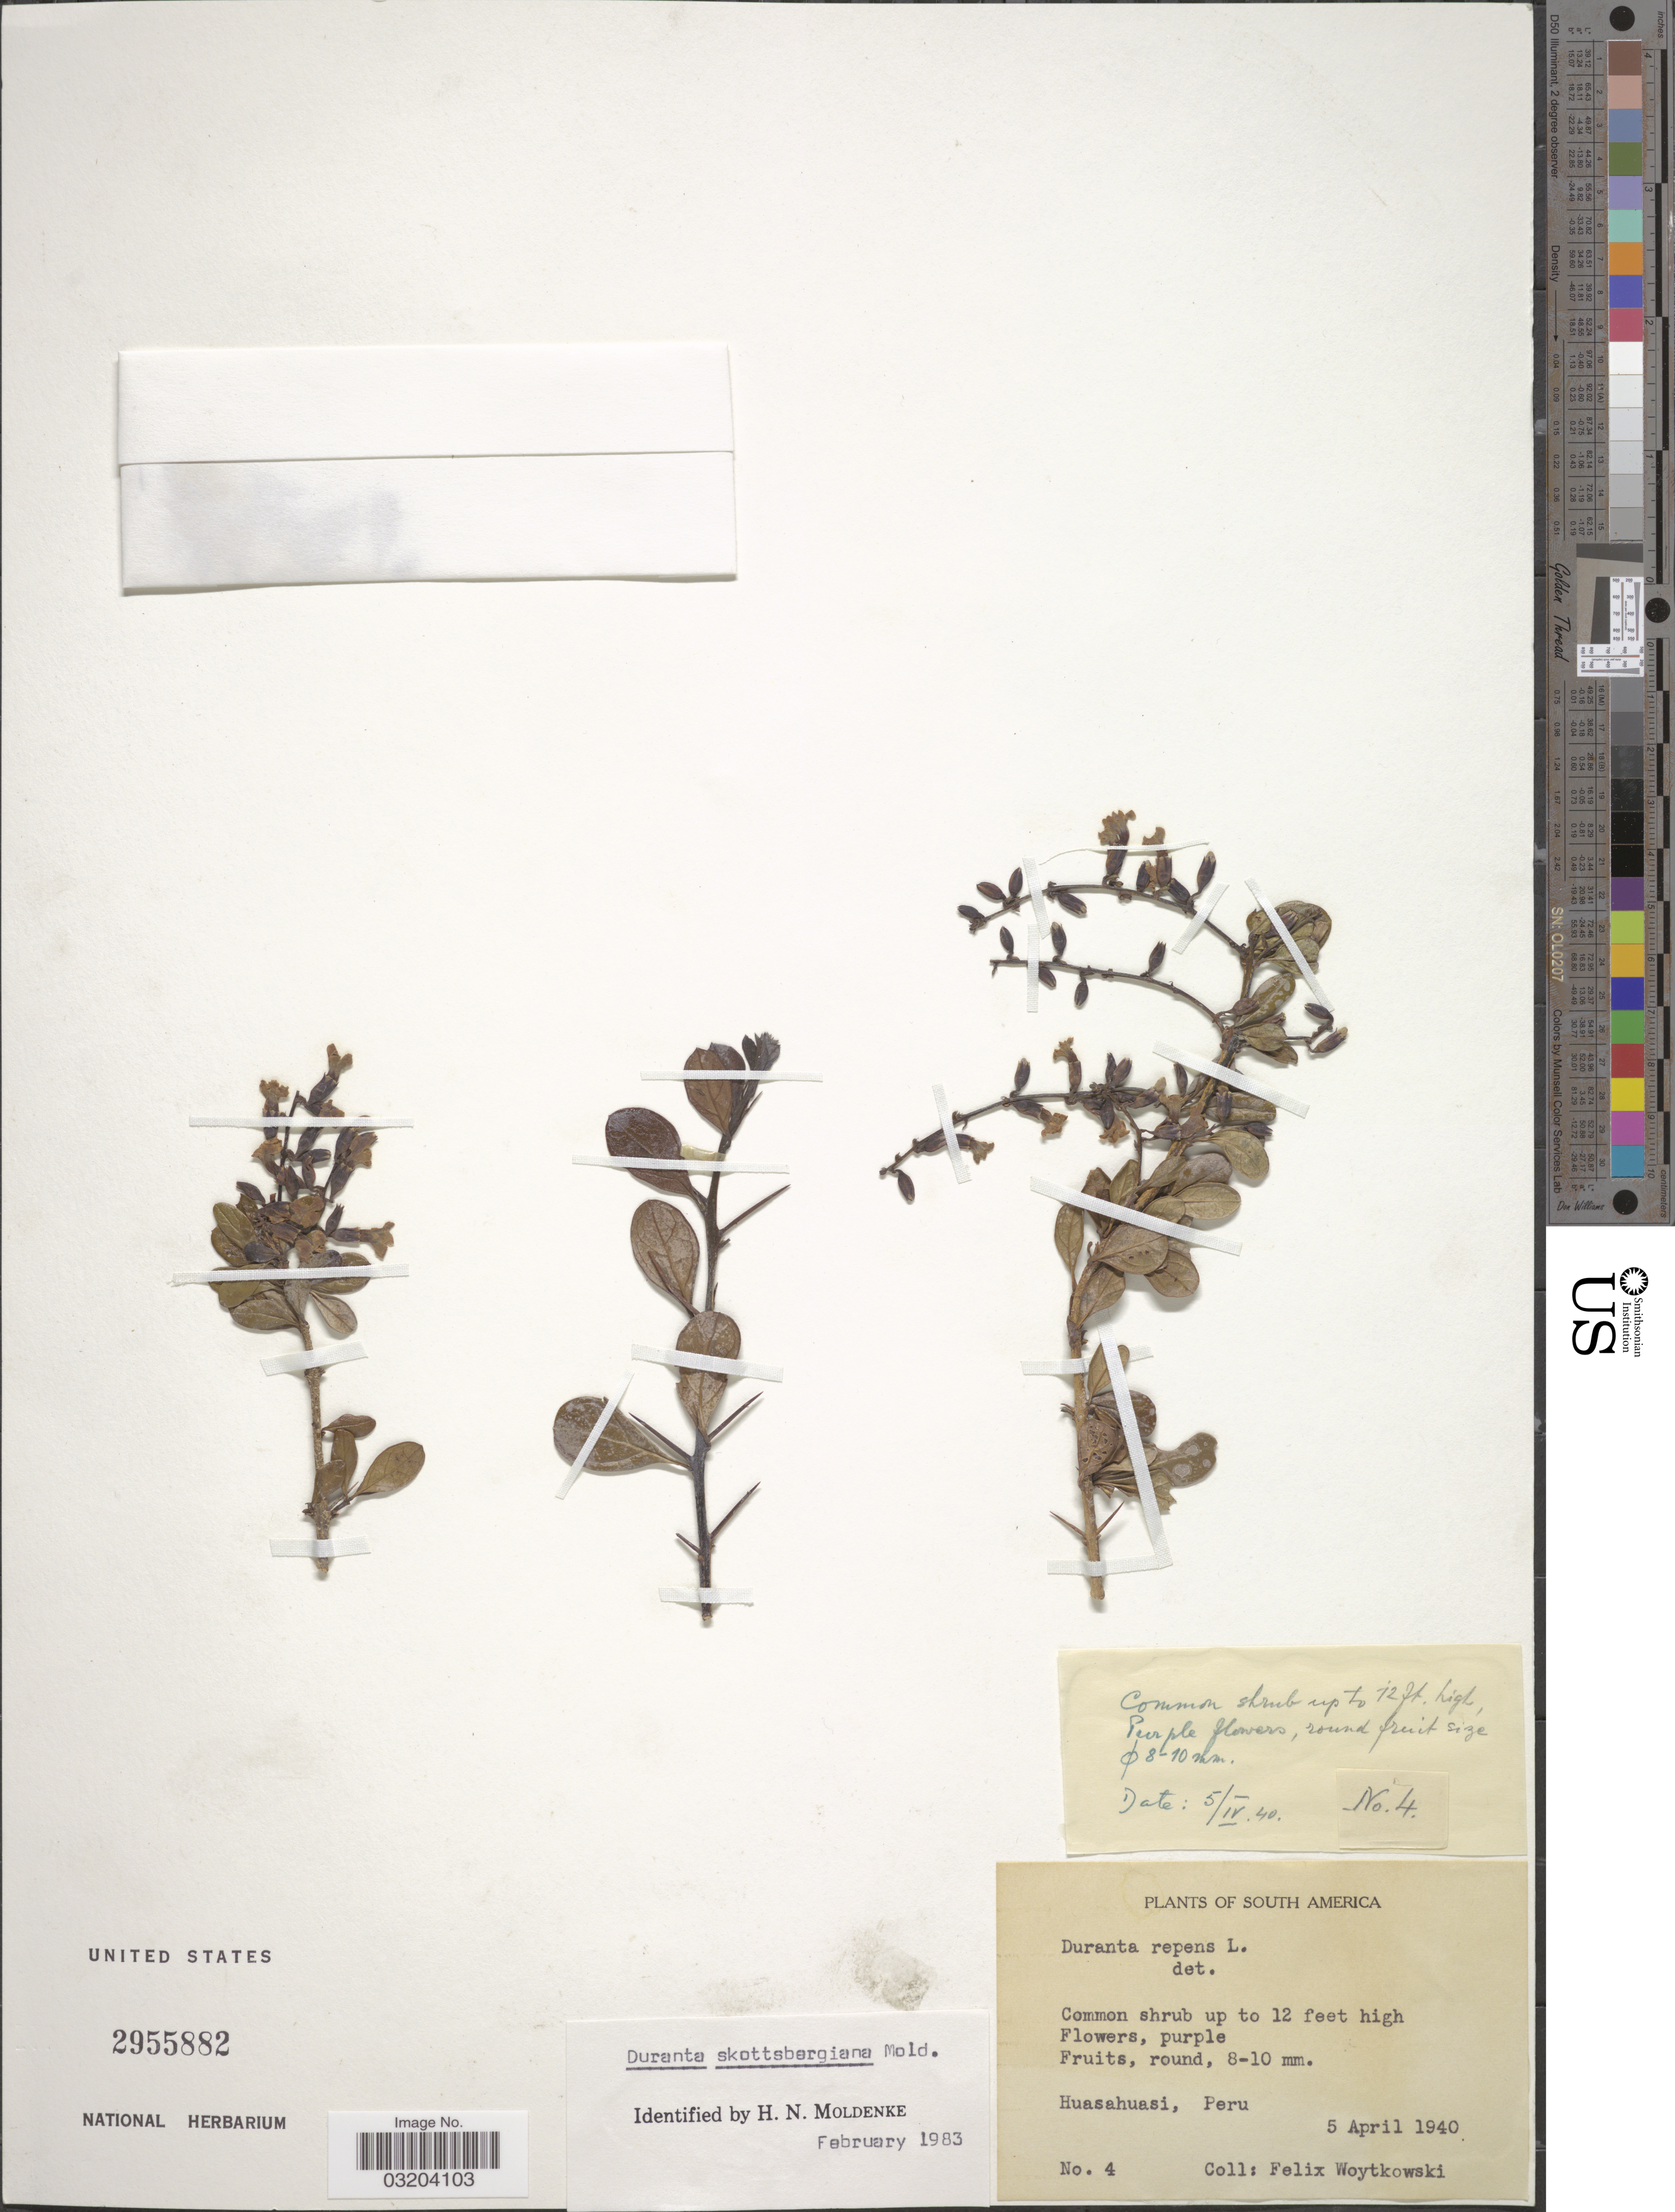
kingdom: Plantae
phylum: Tracheophyta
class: Magnoliopsida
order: Lamiales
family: Verbenaceae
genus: Duranta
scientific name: Duranta rupestris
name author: Hayek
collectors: F. Woytkowski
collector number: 4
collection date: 1940-04-05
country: Peru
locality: Huasahuasi.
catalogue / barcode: US 2955882